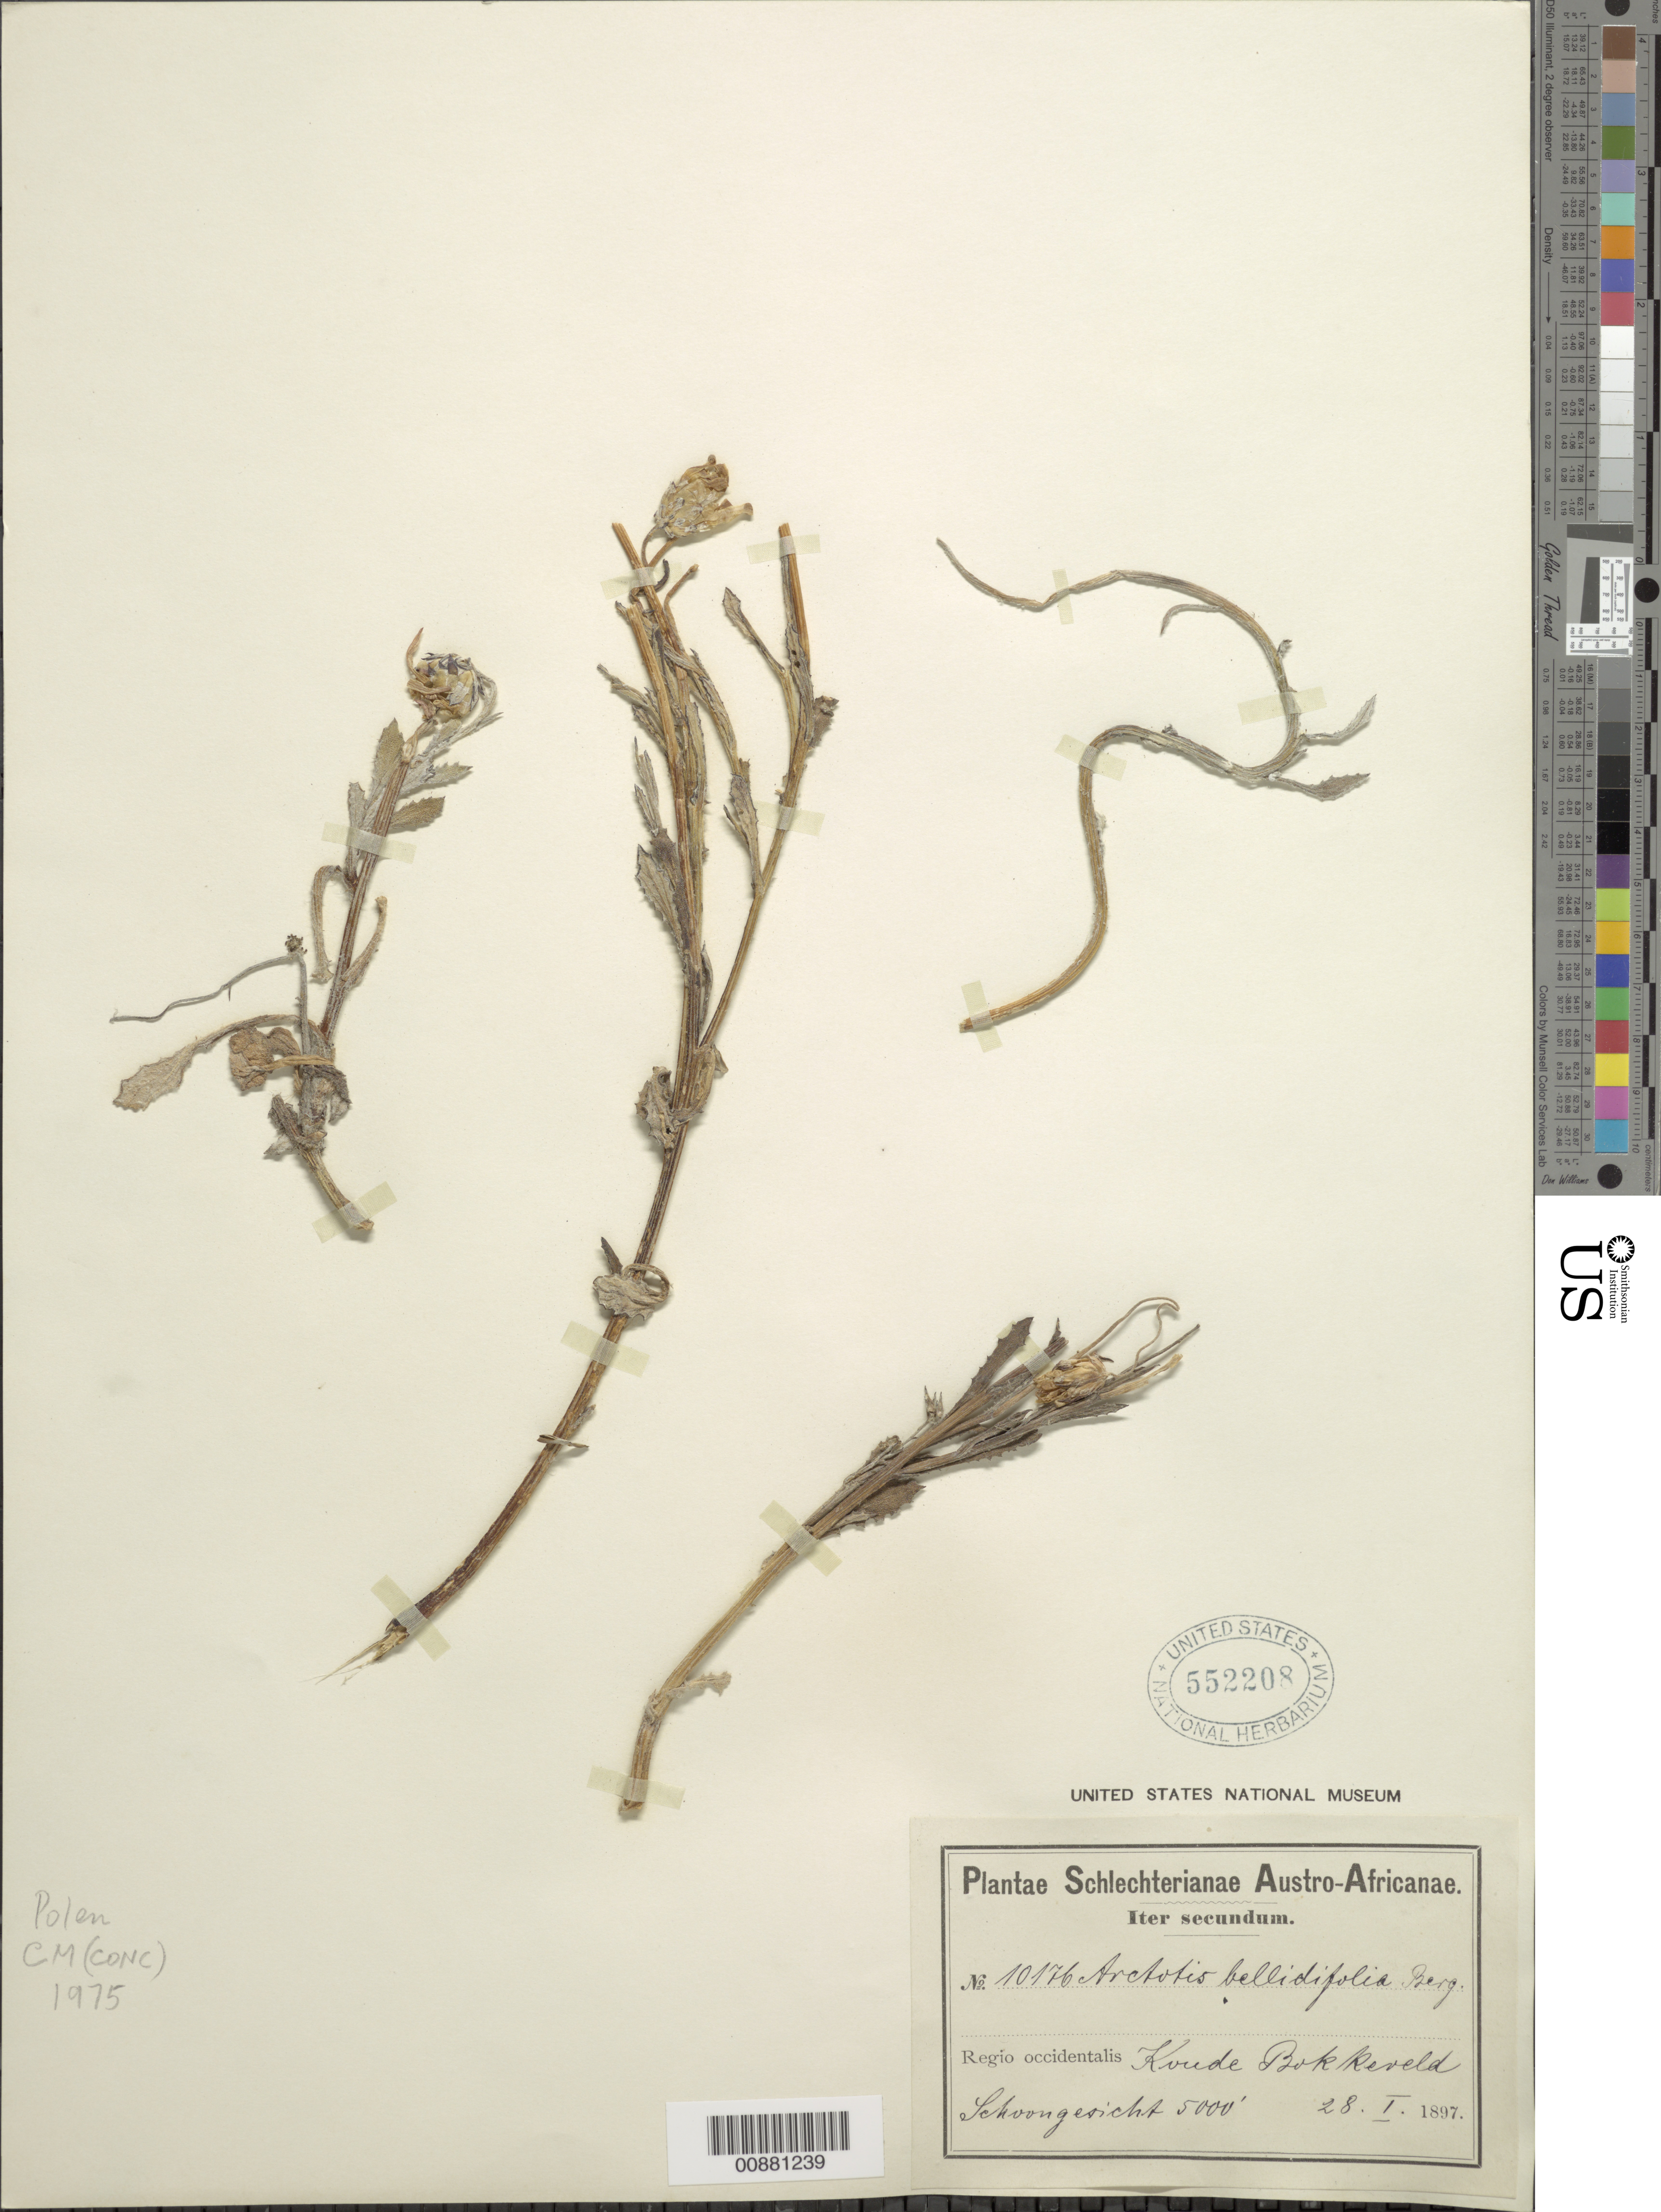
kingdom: Plantae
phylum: Tracheophyta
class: Magnoliopsida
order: Asterales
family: Asteraceae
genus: Arctotis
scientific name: Arctotis bellidifolia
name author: P.J. Bergius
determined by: Polen, --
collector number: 10176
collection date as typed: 28 January 1897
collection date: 1897-01-28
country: South Africa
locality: Regio Occidentalis; Kvude Bukkeveld, Schoongesicht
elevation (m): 1524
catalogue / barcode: US 552208